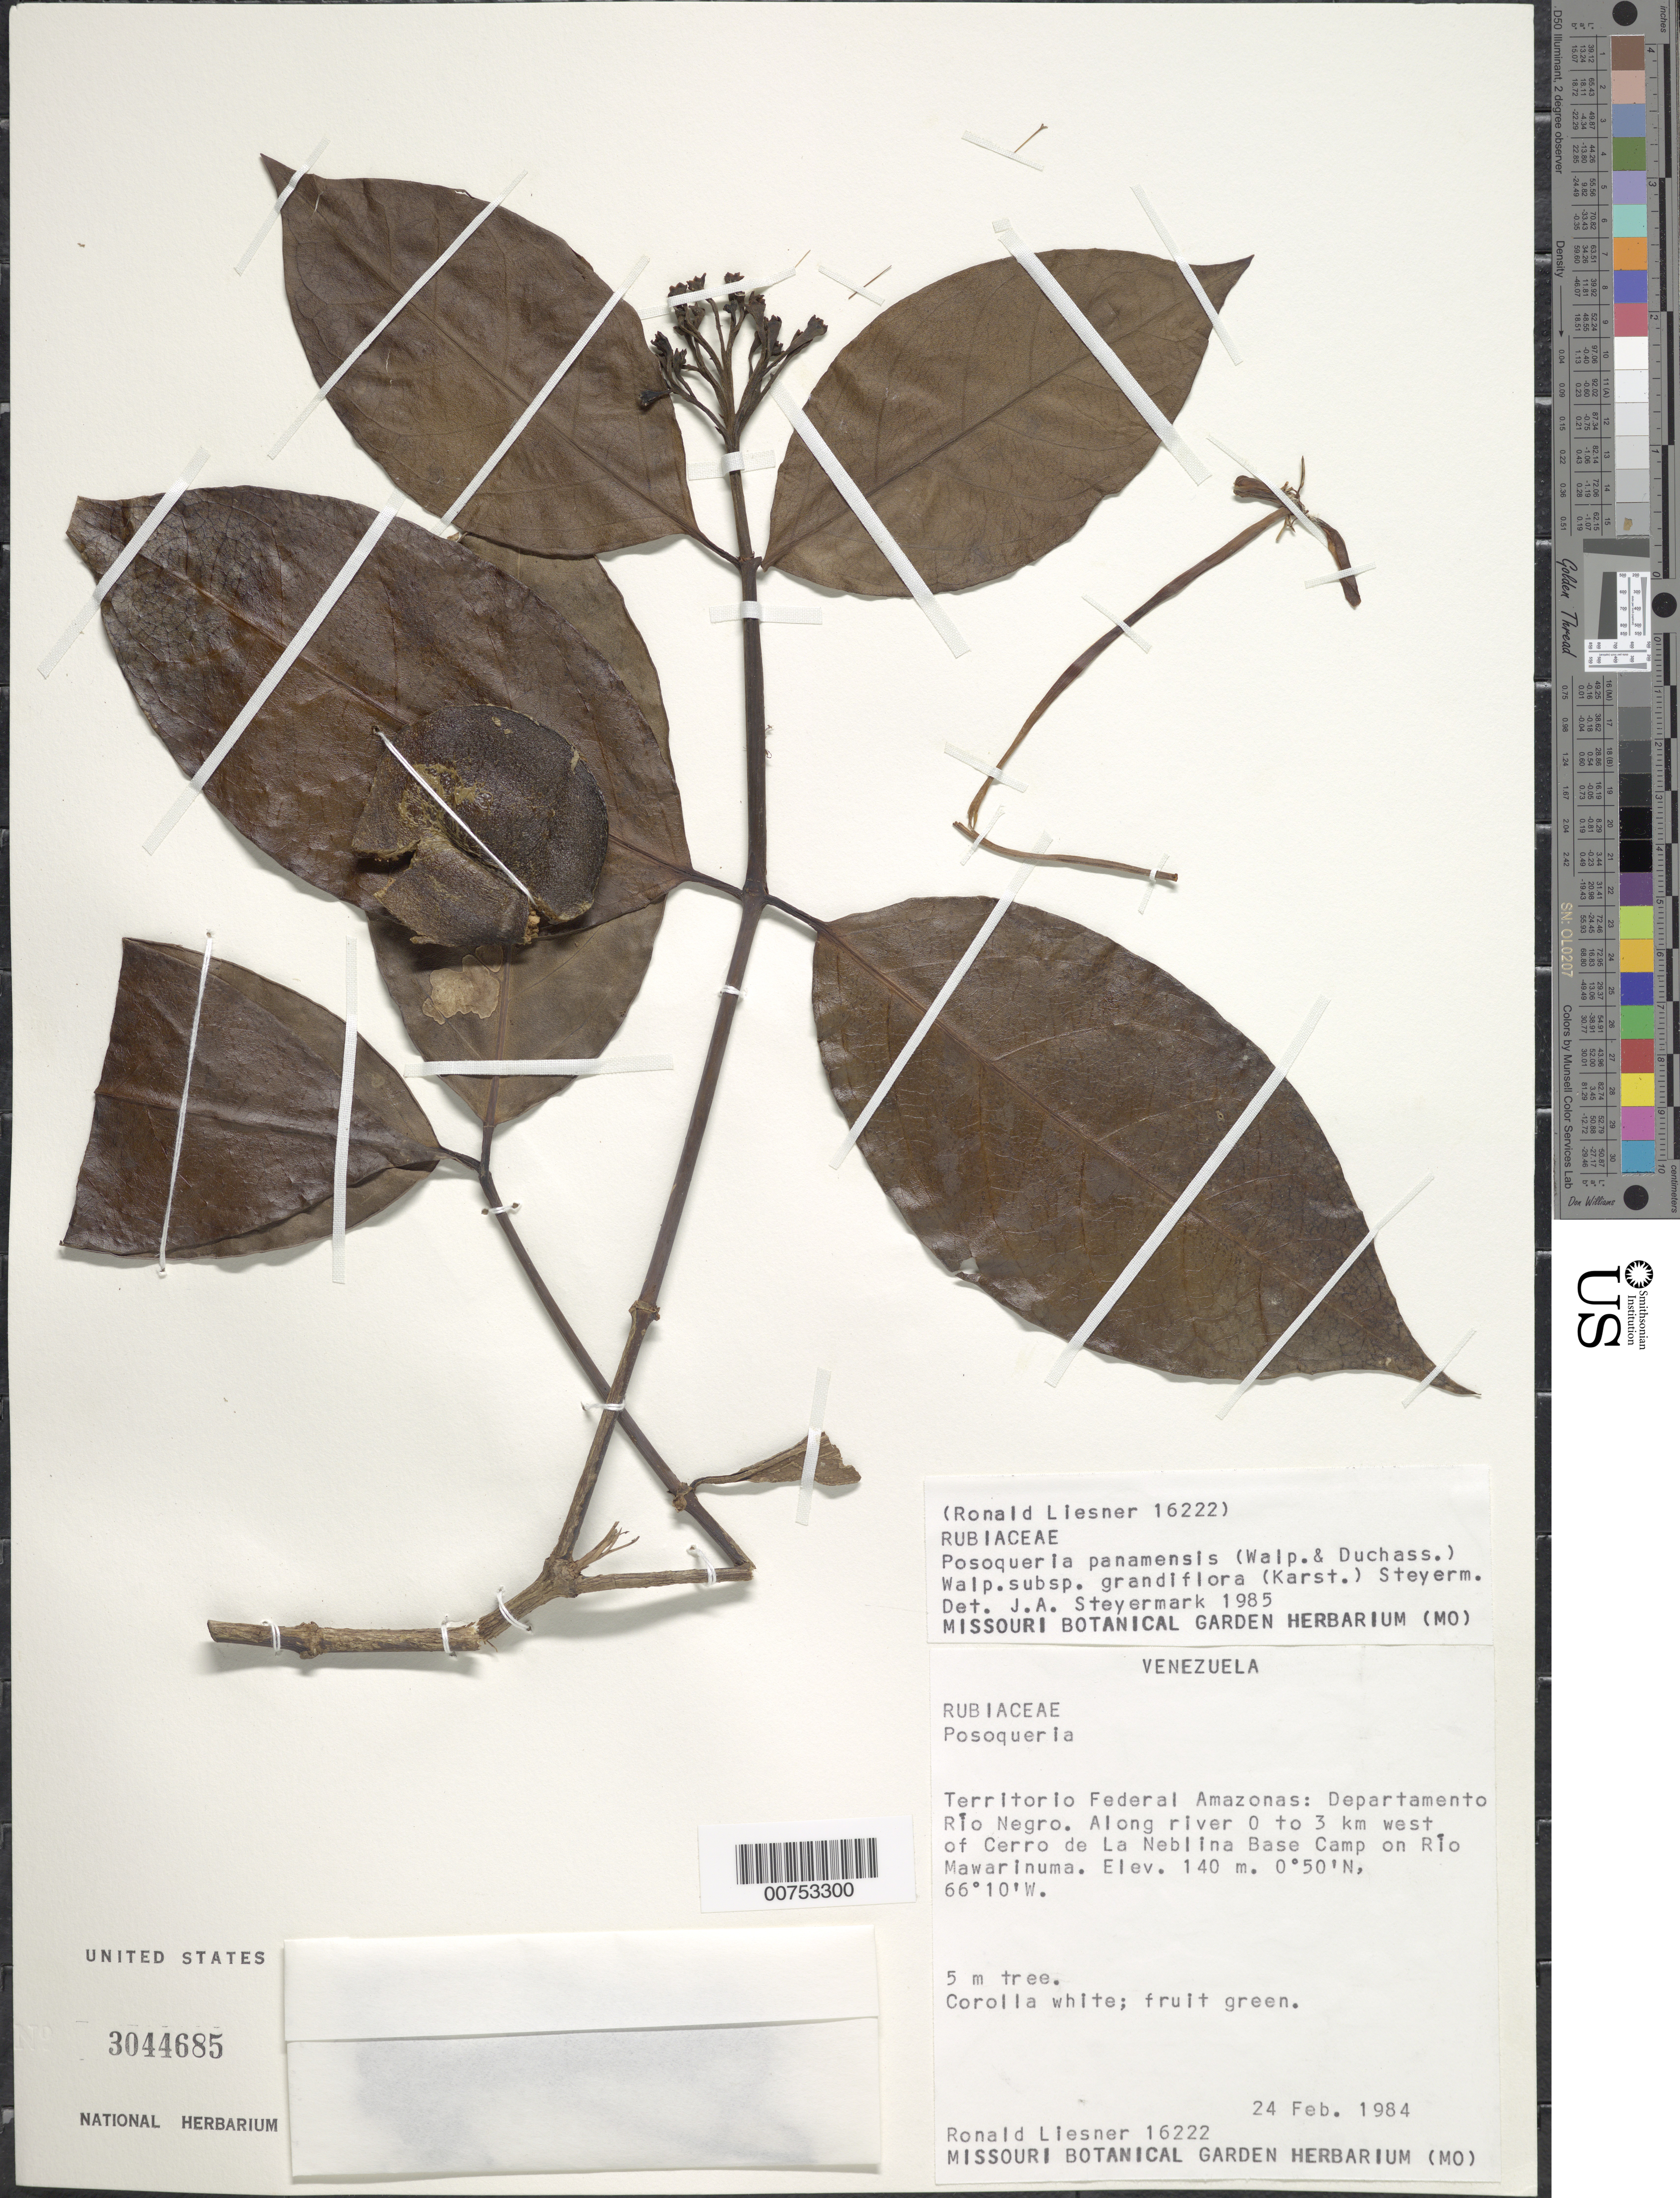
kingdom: Plantae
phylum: Tracheophyta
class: Magnoliopsida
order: Gentianales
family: Rubiaceae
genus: Posoqueria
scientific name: Posoqueria panamensis subsp. grandiflora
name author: (H. Karst.) Steyerm.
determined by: Steyermark, Julian A., (VEN)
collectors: R. L. Liesner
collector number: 16222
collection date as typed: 24-Feb-84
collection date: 1984-02-24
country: Venezuela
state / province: Amazonas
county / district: Río Negro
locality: Río Mawarinuma, 0-3 km W of Cerro de La Neblina Base Camp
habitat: Along river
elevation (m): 140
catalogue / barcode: US 3044685